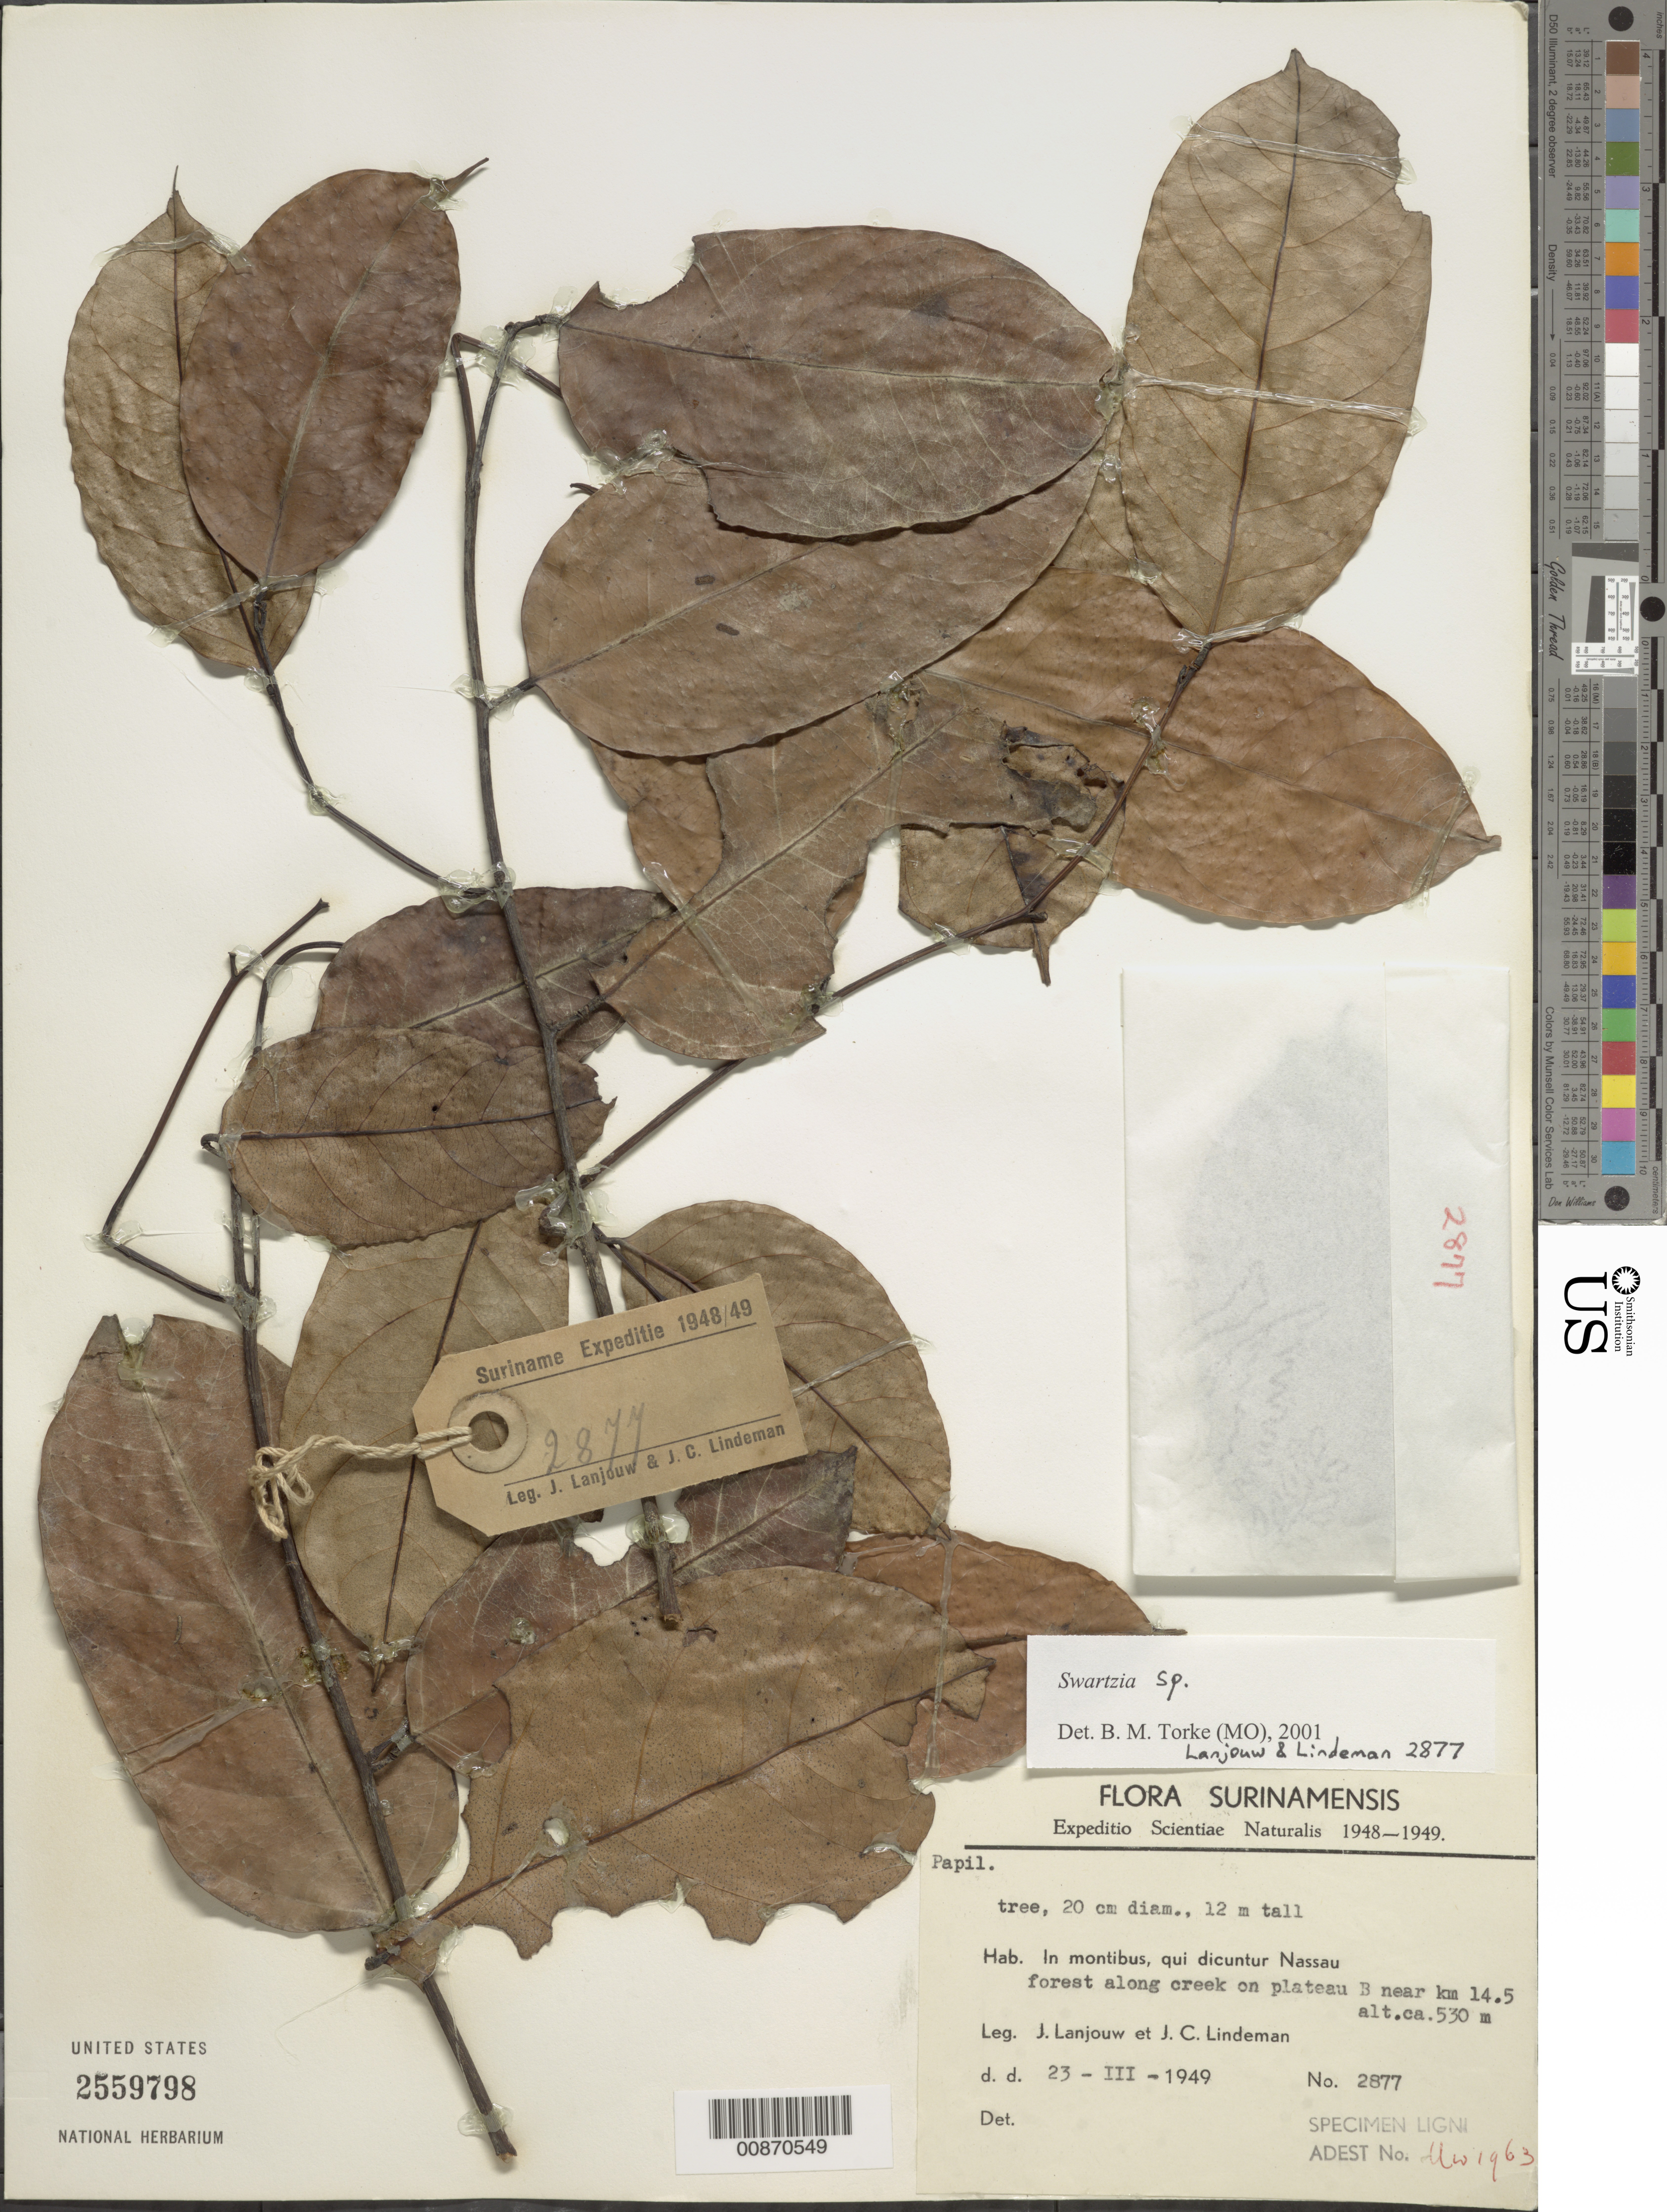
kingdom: Plantae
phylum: Tracheophyta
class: Magnoliopsida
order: Fabales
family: Fabaceae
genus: Swartzia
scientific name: Swartzia sp.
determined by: Torke, B. M., (MO)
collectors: J. Lanjouw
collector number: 2877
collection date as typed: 23-Mar-49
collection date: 1949-03-23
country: Suriname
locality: Nassau Mts., on plateau B near km 14.5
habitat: Montibus; forest along creek on plateau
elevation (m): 530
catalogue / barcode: US 2559798